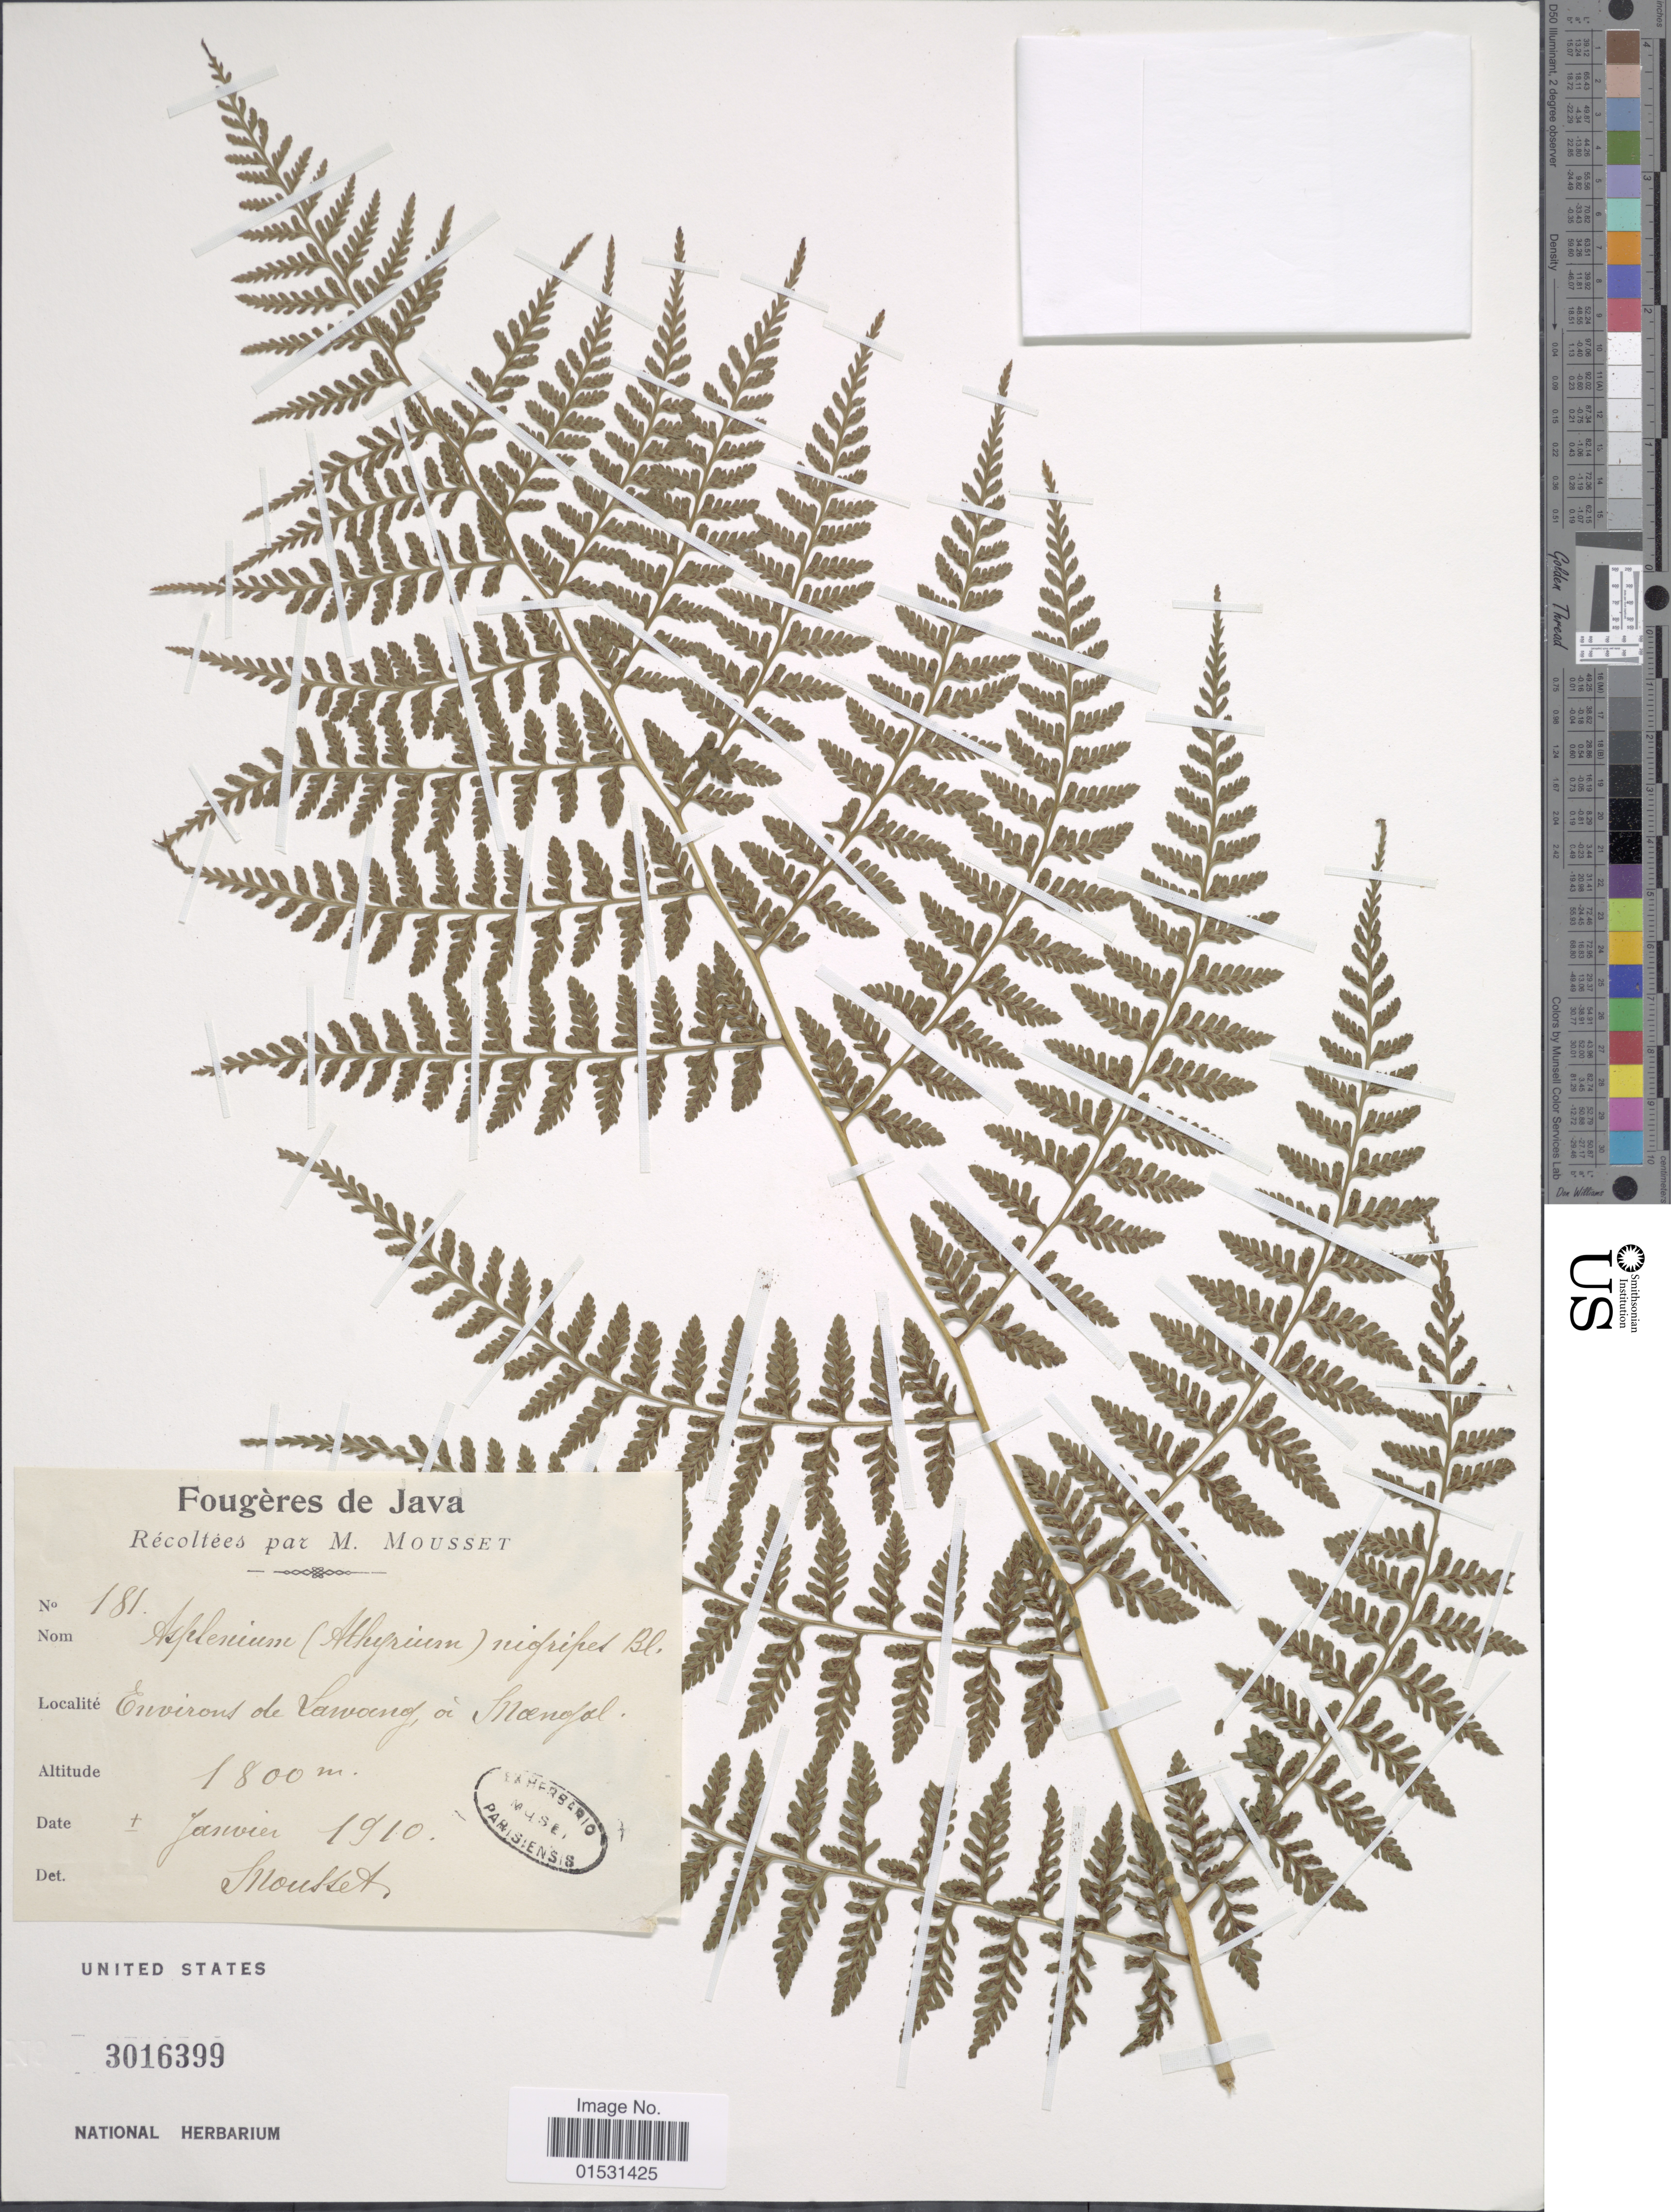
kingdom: Plantae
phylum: Tracheophyta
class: Polypodiopsida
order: Polypodiales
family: Athyriaceae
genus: Athyrium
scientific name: Athyrium nigripes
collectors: Mousset, --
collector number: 181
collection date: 1910-01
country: Indonesia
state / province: Java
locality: Environs de Lawang, à Moengal.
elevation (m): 1800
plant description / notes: Corrected "a Moengol" to "à Moengal"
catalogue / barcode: US 3016399